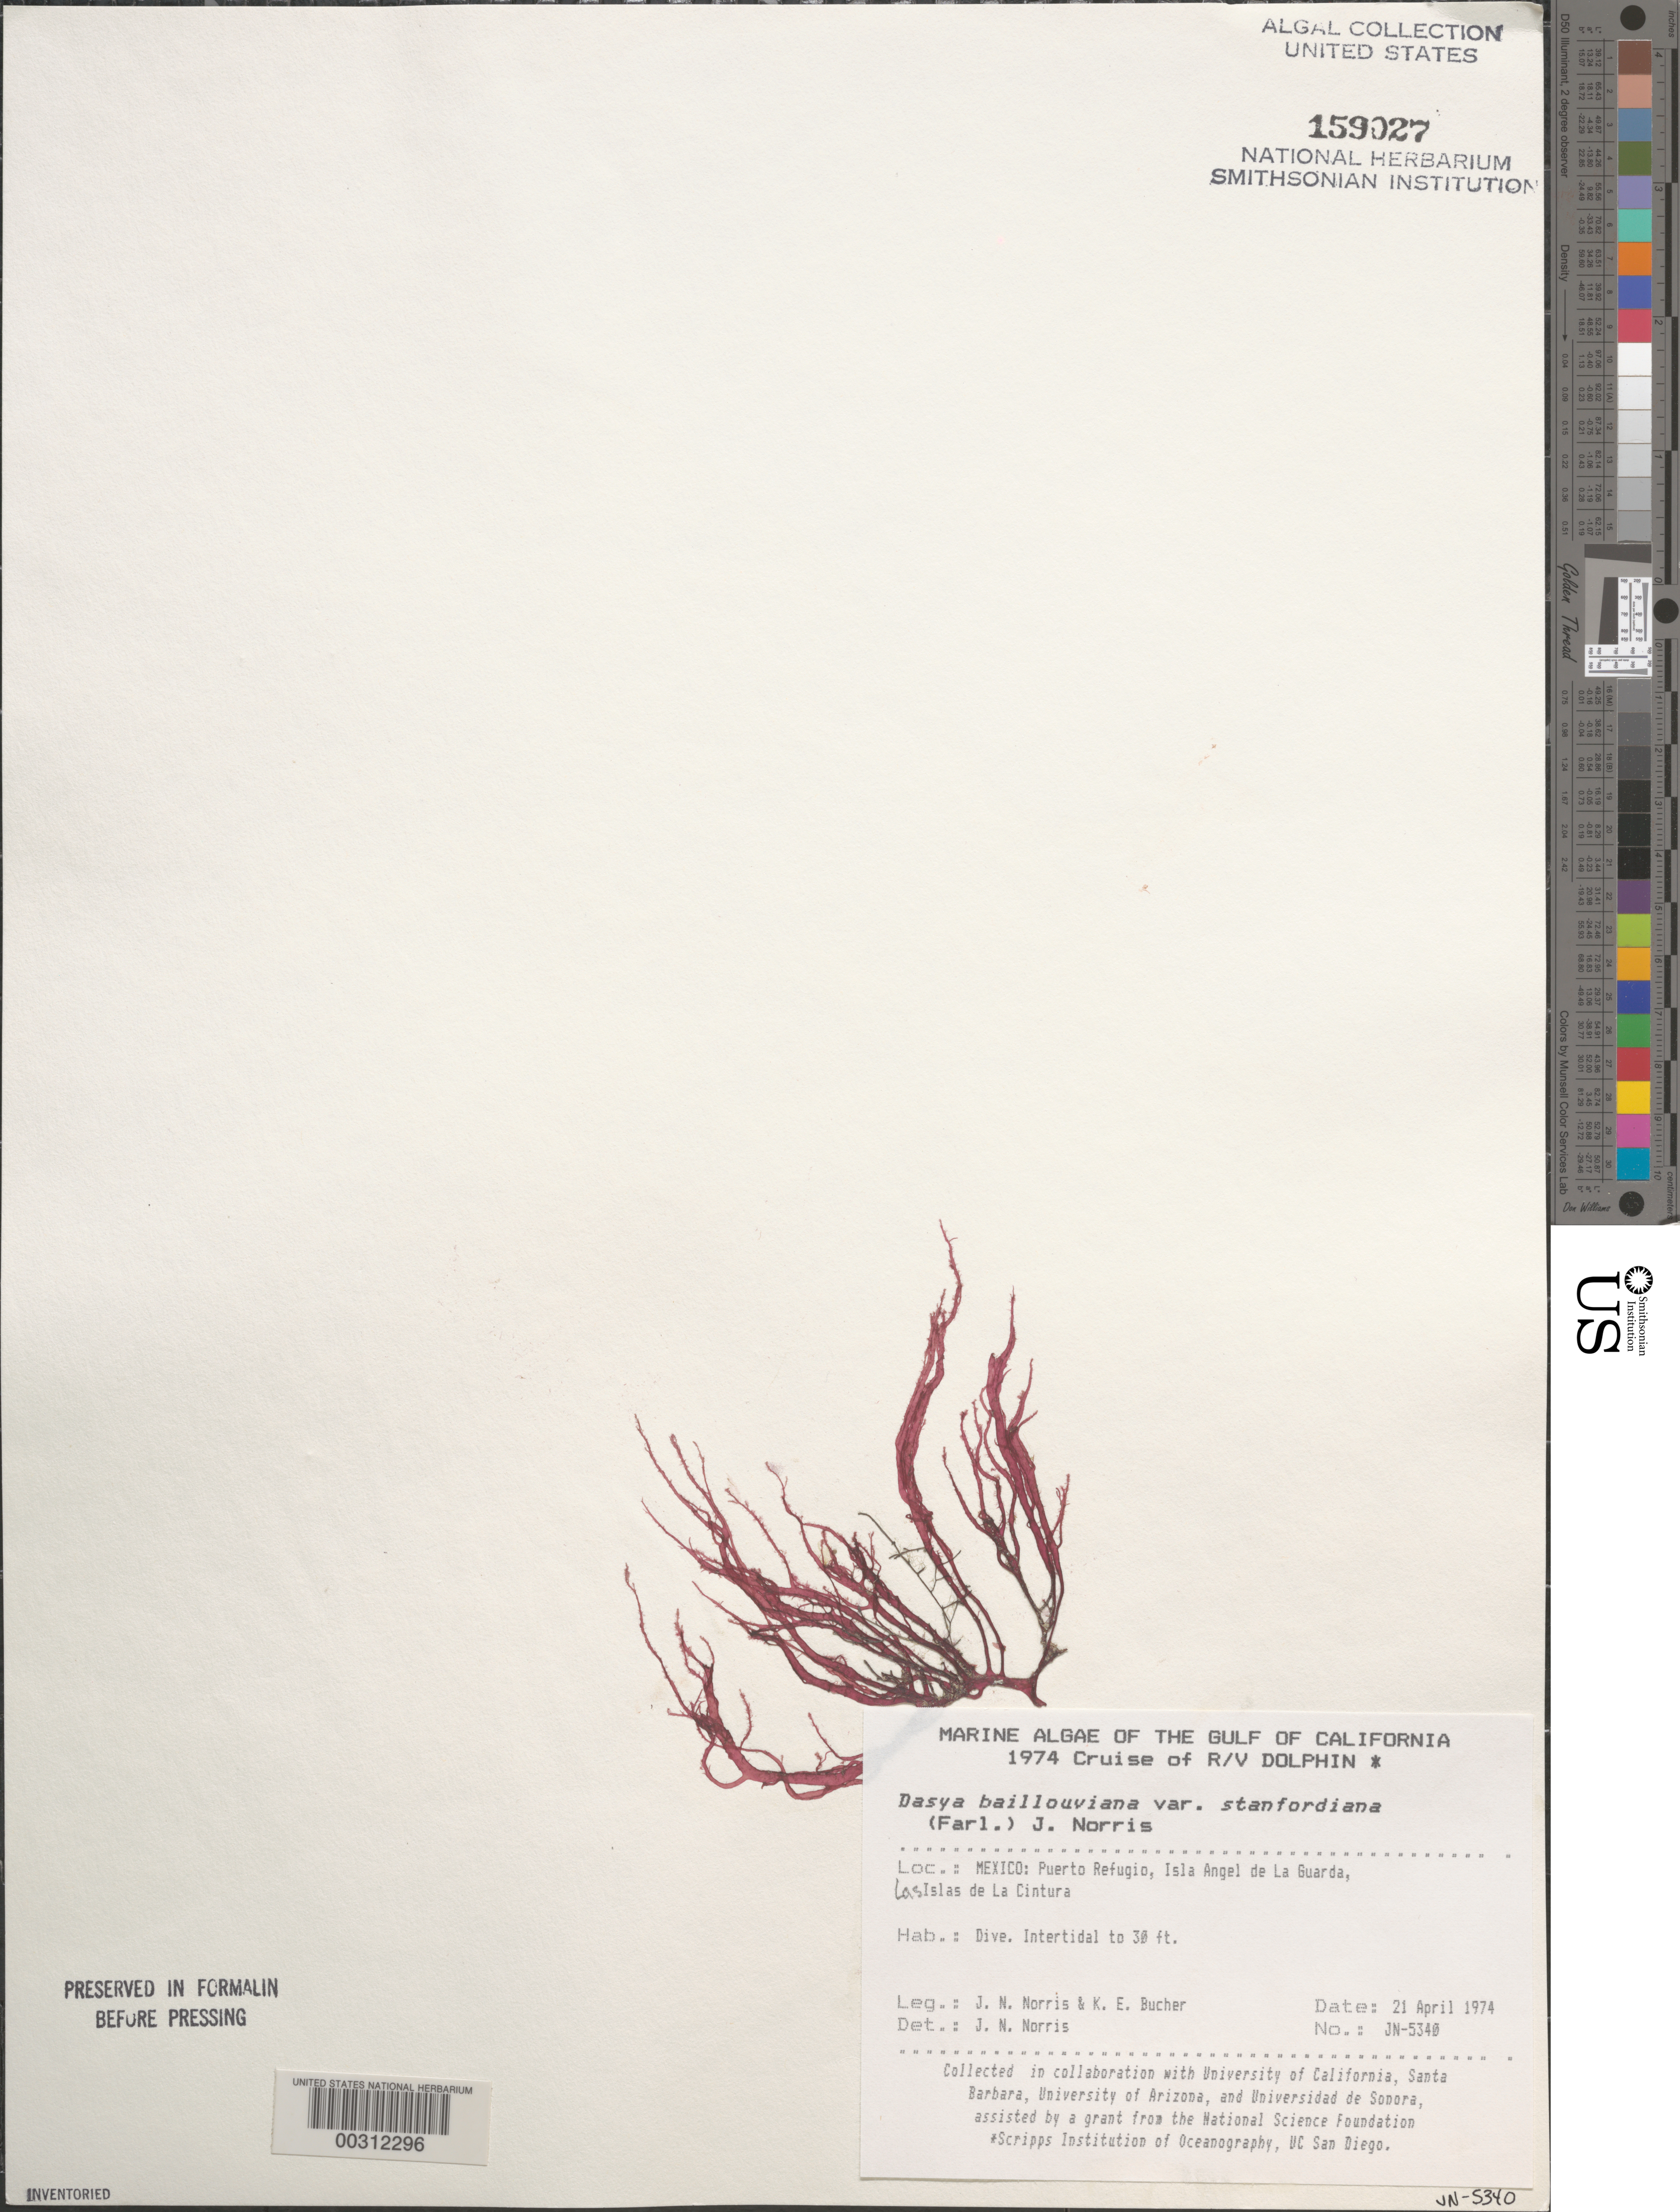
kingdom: Plantae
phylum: Rhodophyta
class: Florideophyceae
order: Ceramiales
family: Dasyaceae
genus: Dasya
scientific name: Dasya pedicellata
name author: (C. Agardh) C. Agardh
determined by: Algae name updating Project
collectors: J. N. Norris & K. E. Bucher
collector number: JN-5340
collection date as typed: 21 Apr 1974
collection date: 1974-04-21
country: Mexico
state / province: Baja California Norte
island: Isla Angel de la Guarda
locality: Puerto Refugio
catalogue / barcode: US 159027